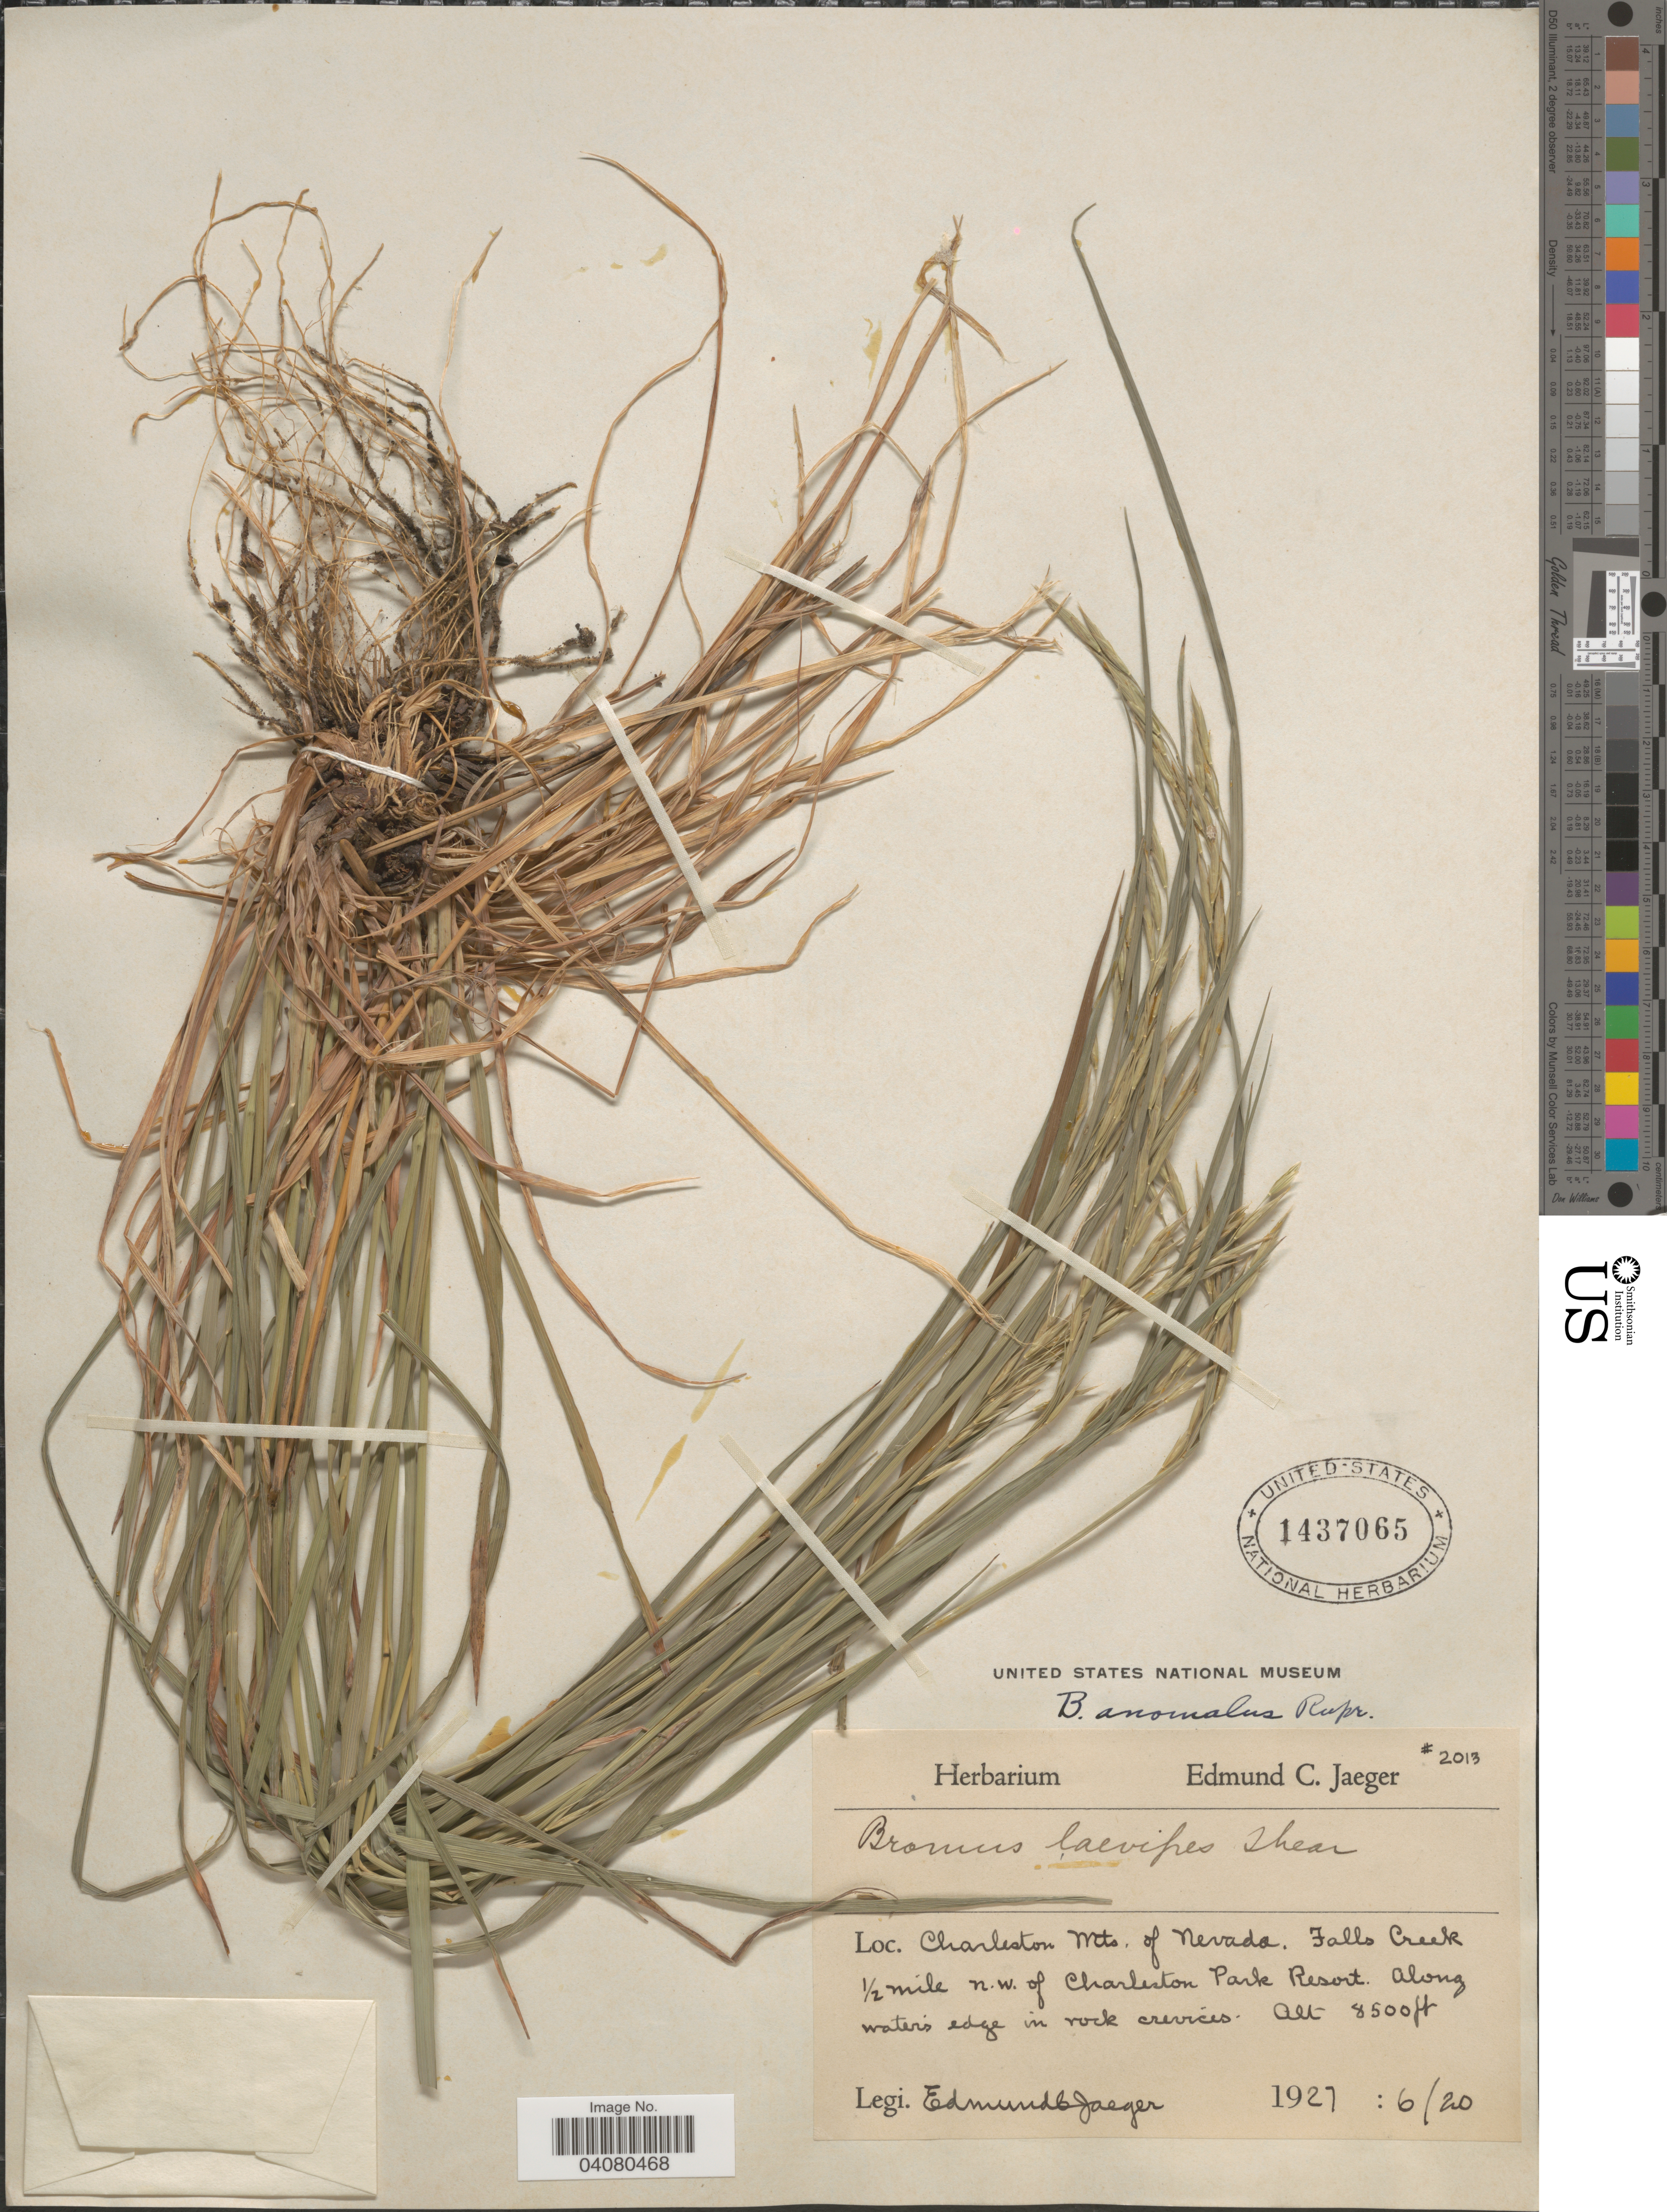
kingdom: Plantae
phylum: Tracheophyta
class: Liliopsida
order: Poales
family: Poaceae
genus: Bromus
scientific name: Bromus anomalus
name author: Rupr. ex E. Fourn.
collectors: E. Jaeger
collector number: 2013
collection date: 1927-06-20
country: United States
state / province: Nevada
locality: Charleston Mts. of Nevada. Falls Creek ½ mile n.w. of Charleston Park Resort.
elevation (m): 2591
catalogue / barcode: US 1437065